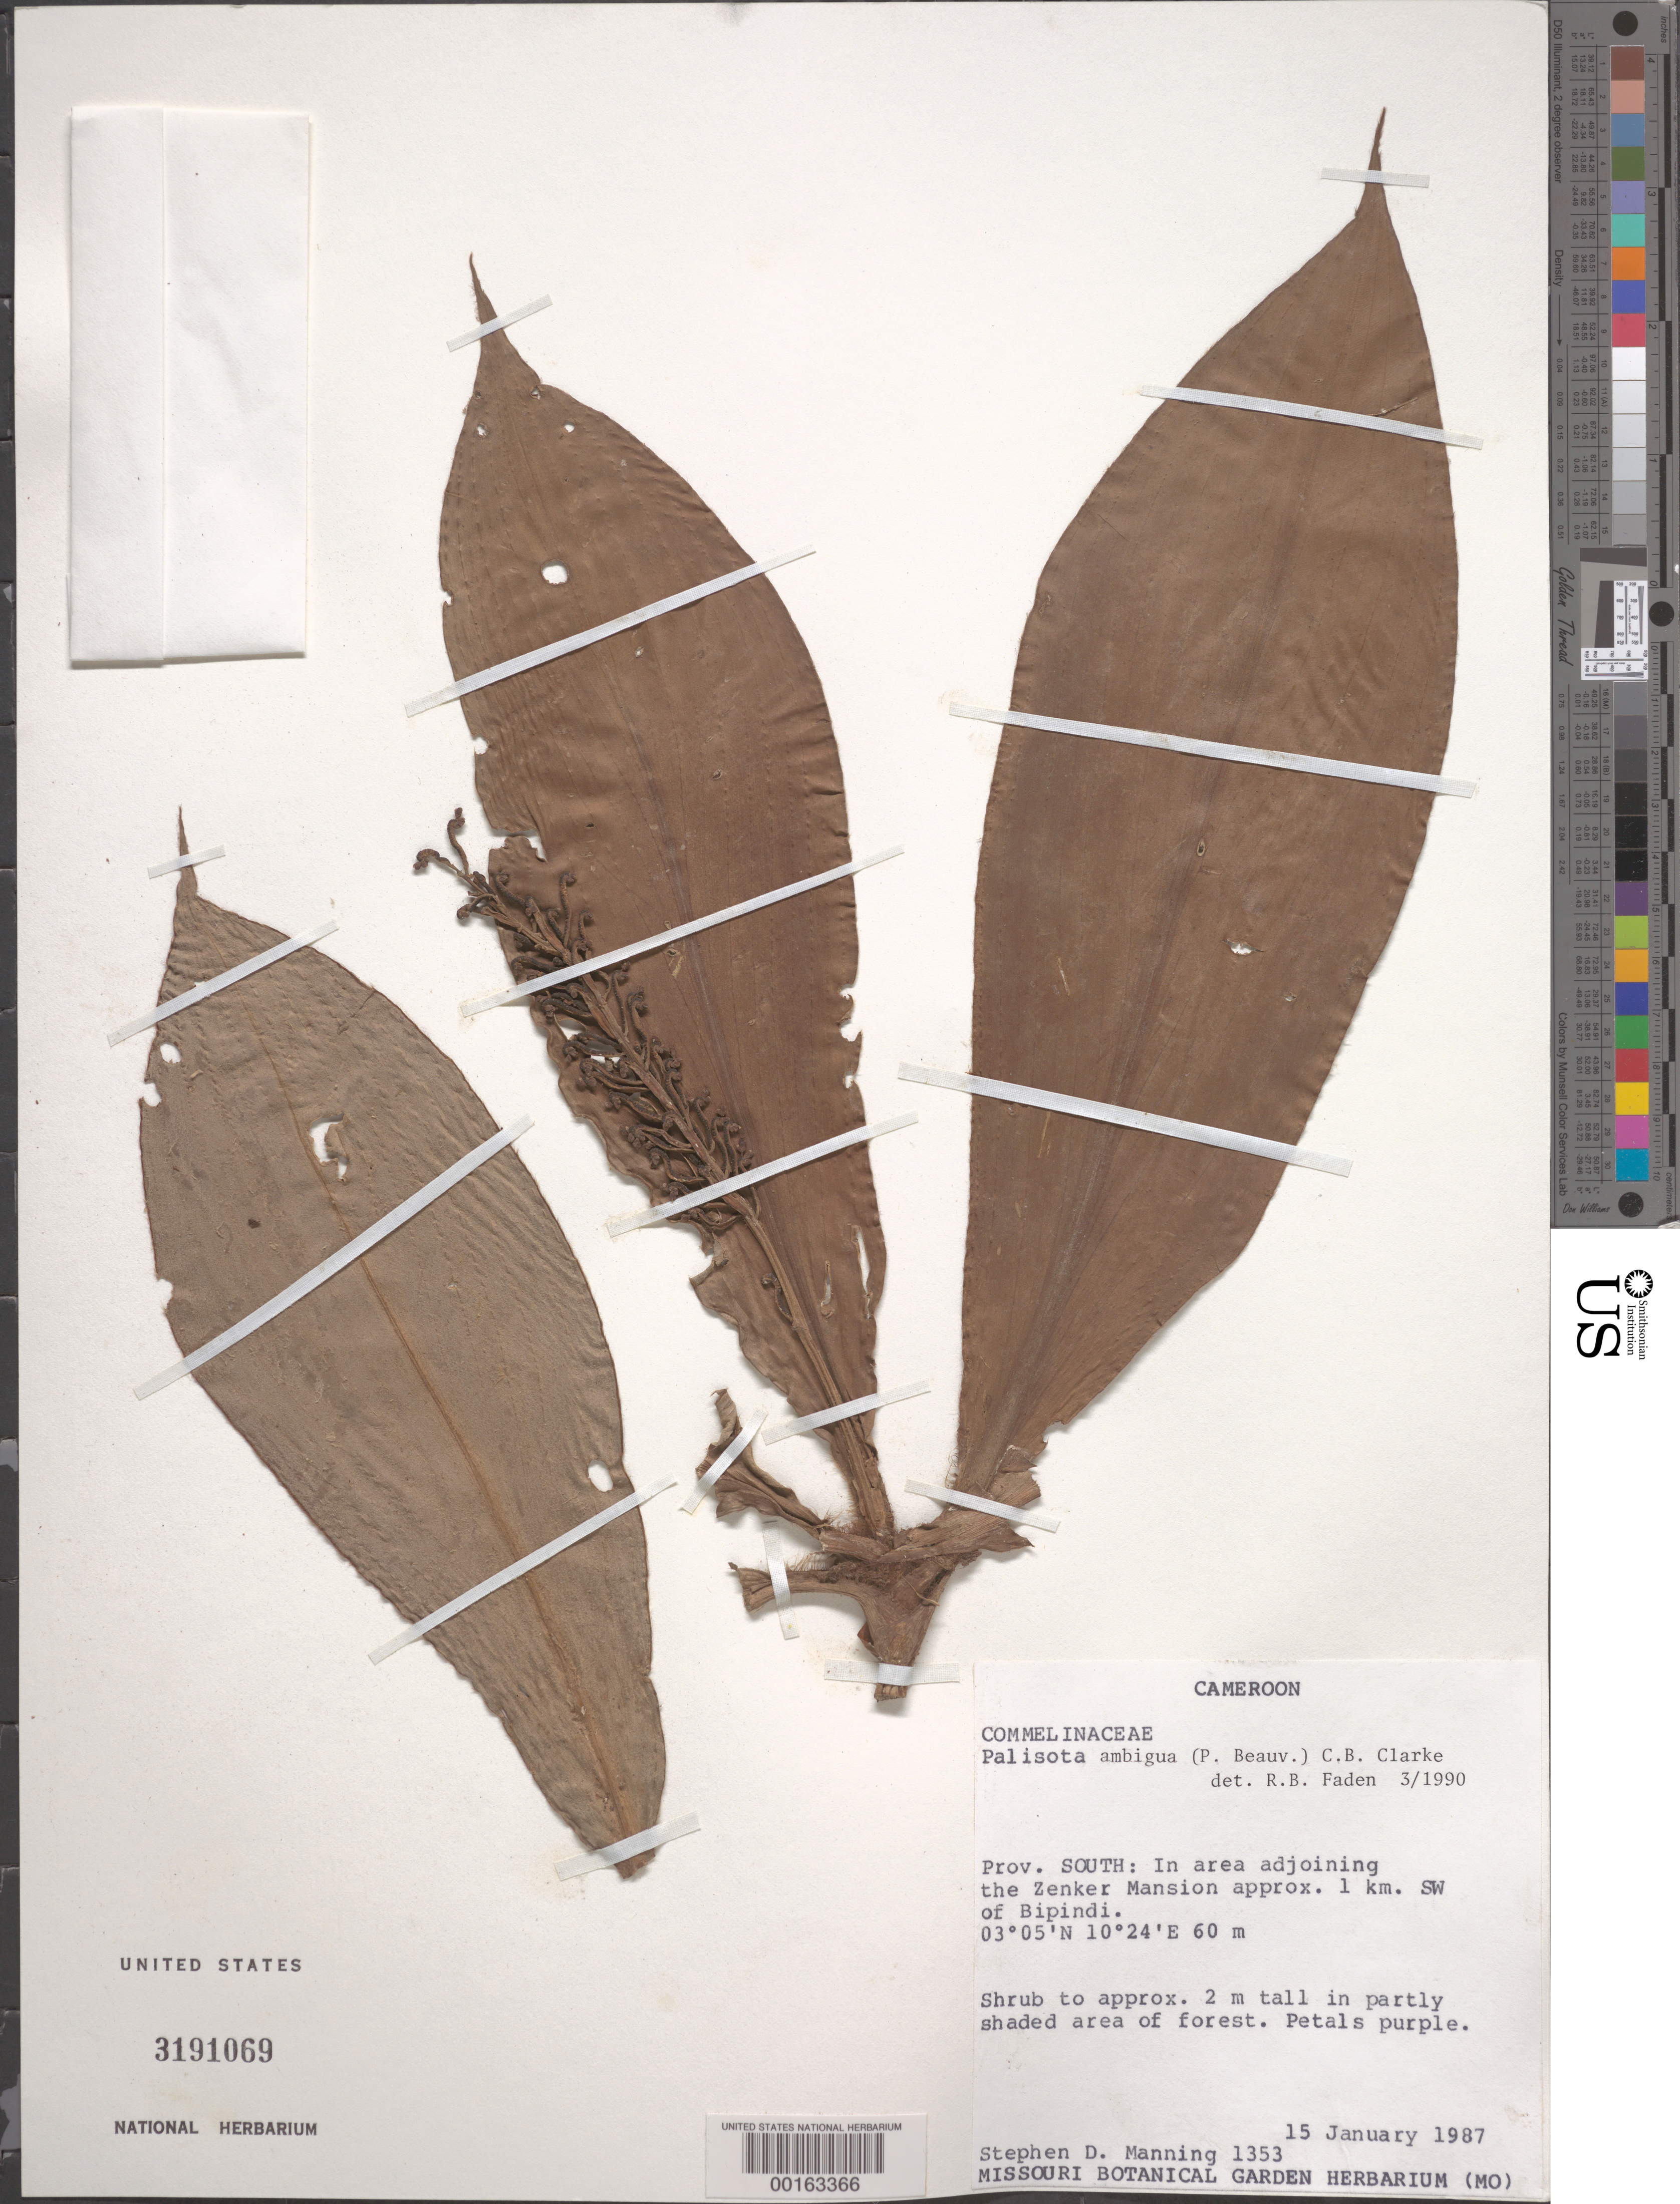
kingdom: Plantae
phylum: Tracheophyta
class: Liliopsida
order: Commelinales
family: Commelinaceae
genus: Palisota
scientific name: Palisota ambigua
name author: (P. Beauv.) C.B. Clarke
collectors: S. Manning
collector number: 1353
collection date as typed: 15 Jan 1987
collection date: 1987-01-15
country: Cameroon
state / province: Sud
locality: In area adjoining the zenker mansion, 1 km sw of bipindi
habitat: In partly shaded area of forest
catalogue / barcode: US 3191069